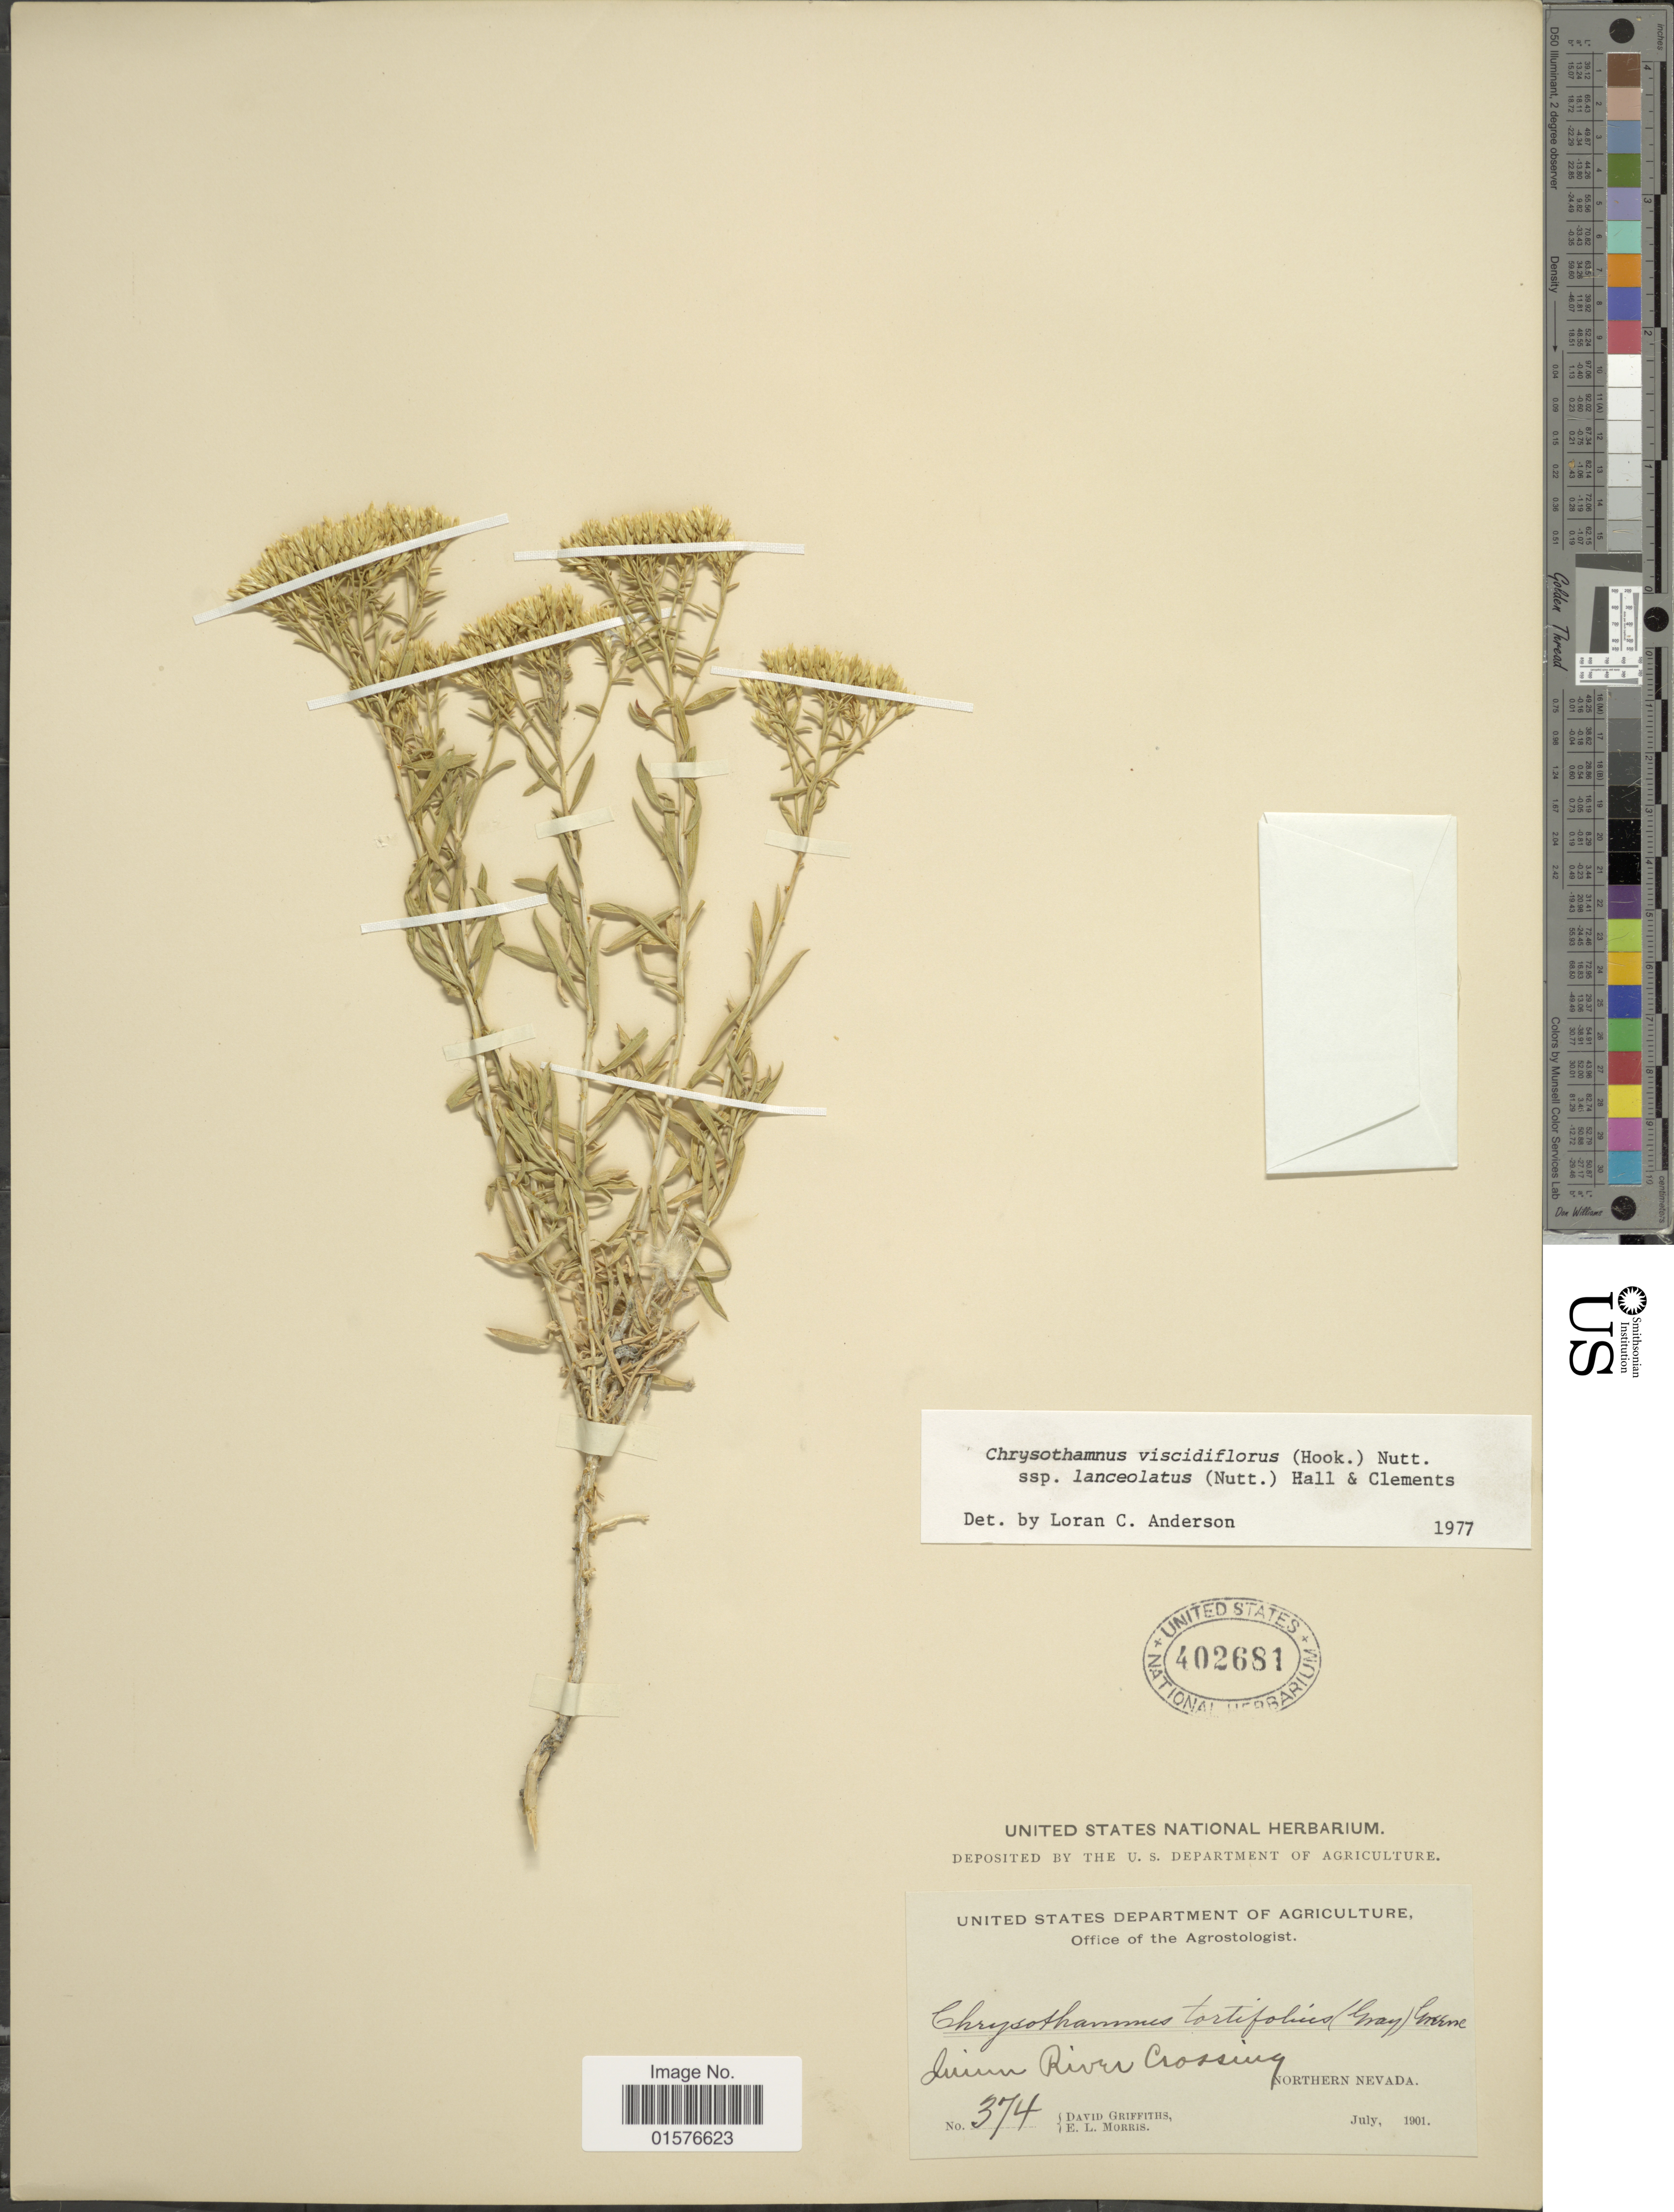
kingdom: Plantae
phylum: Tracheophyta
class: Magnoliopsida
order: Asterales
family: Asteraceae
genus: Chrysothamnus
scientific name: Chrysothamnus viscidiflorus subsp. lanceolatus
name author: (Nutt.) H.M. Hall & Clem.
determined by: Urbatsch, Lowell E., Curator (LSU), Louisiana State University (UNITED STATES)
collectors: D. Griffiths & E. Morris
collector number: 374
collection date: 1901-07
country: United States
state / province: Nevada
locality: Northern Nevada, Quinn River Crossing.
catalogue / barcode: US 402681